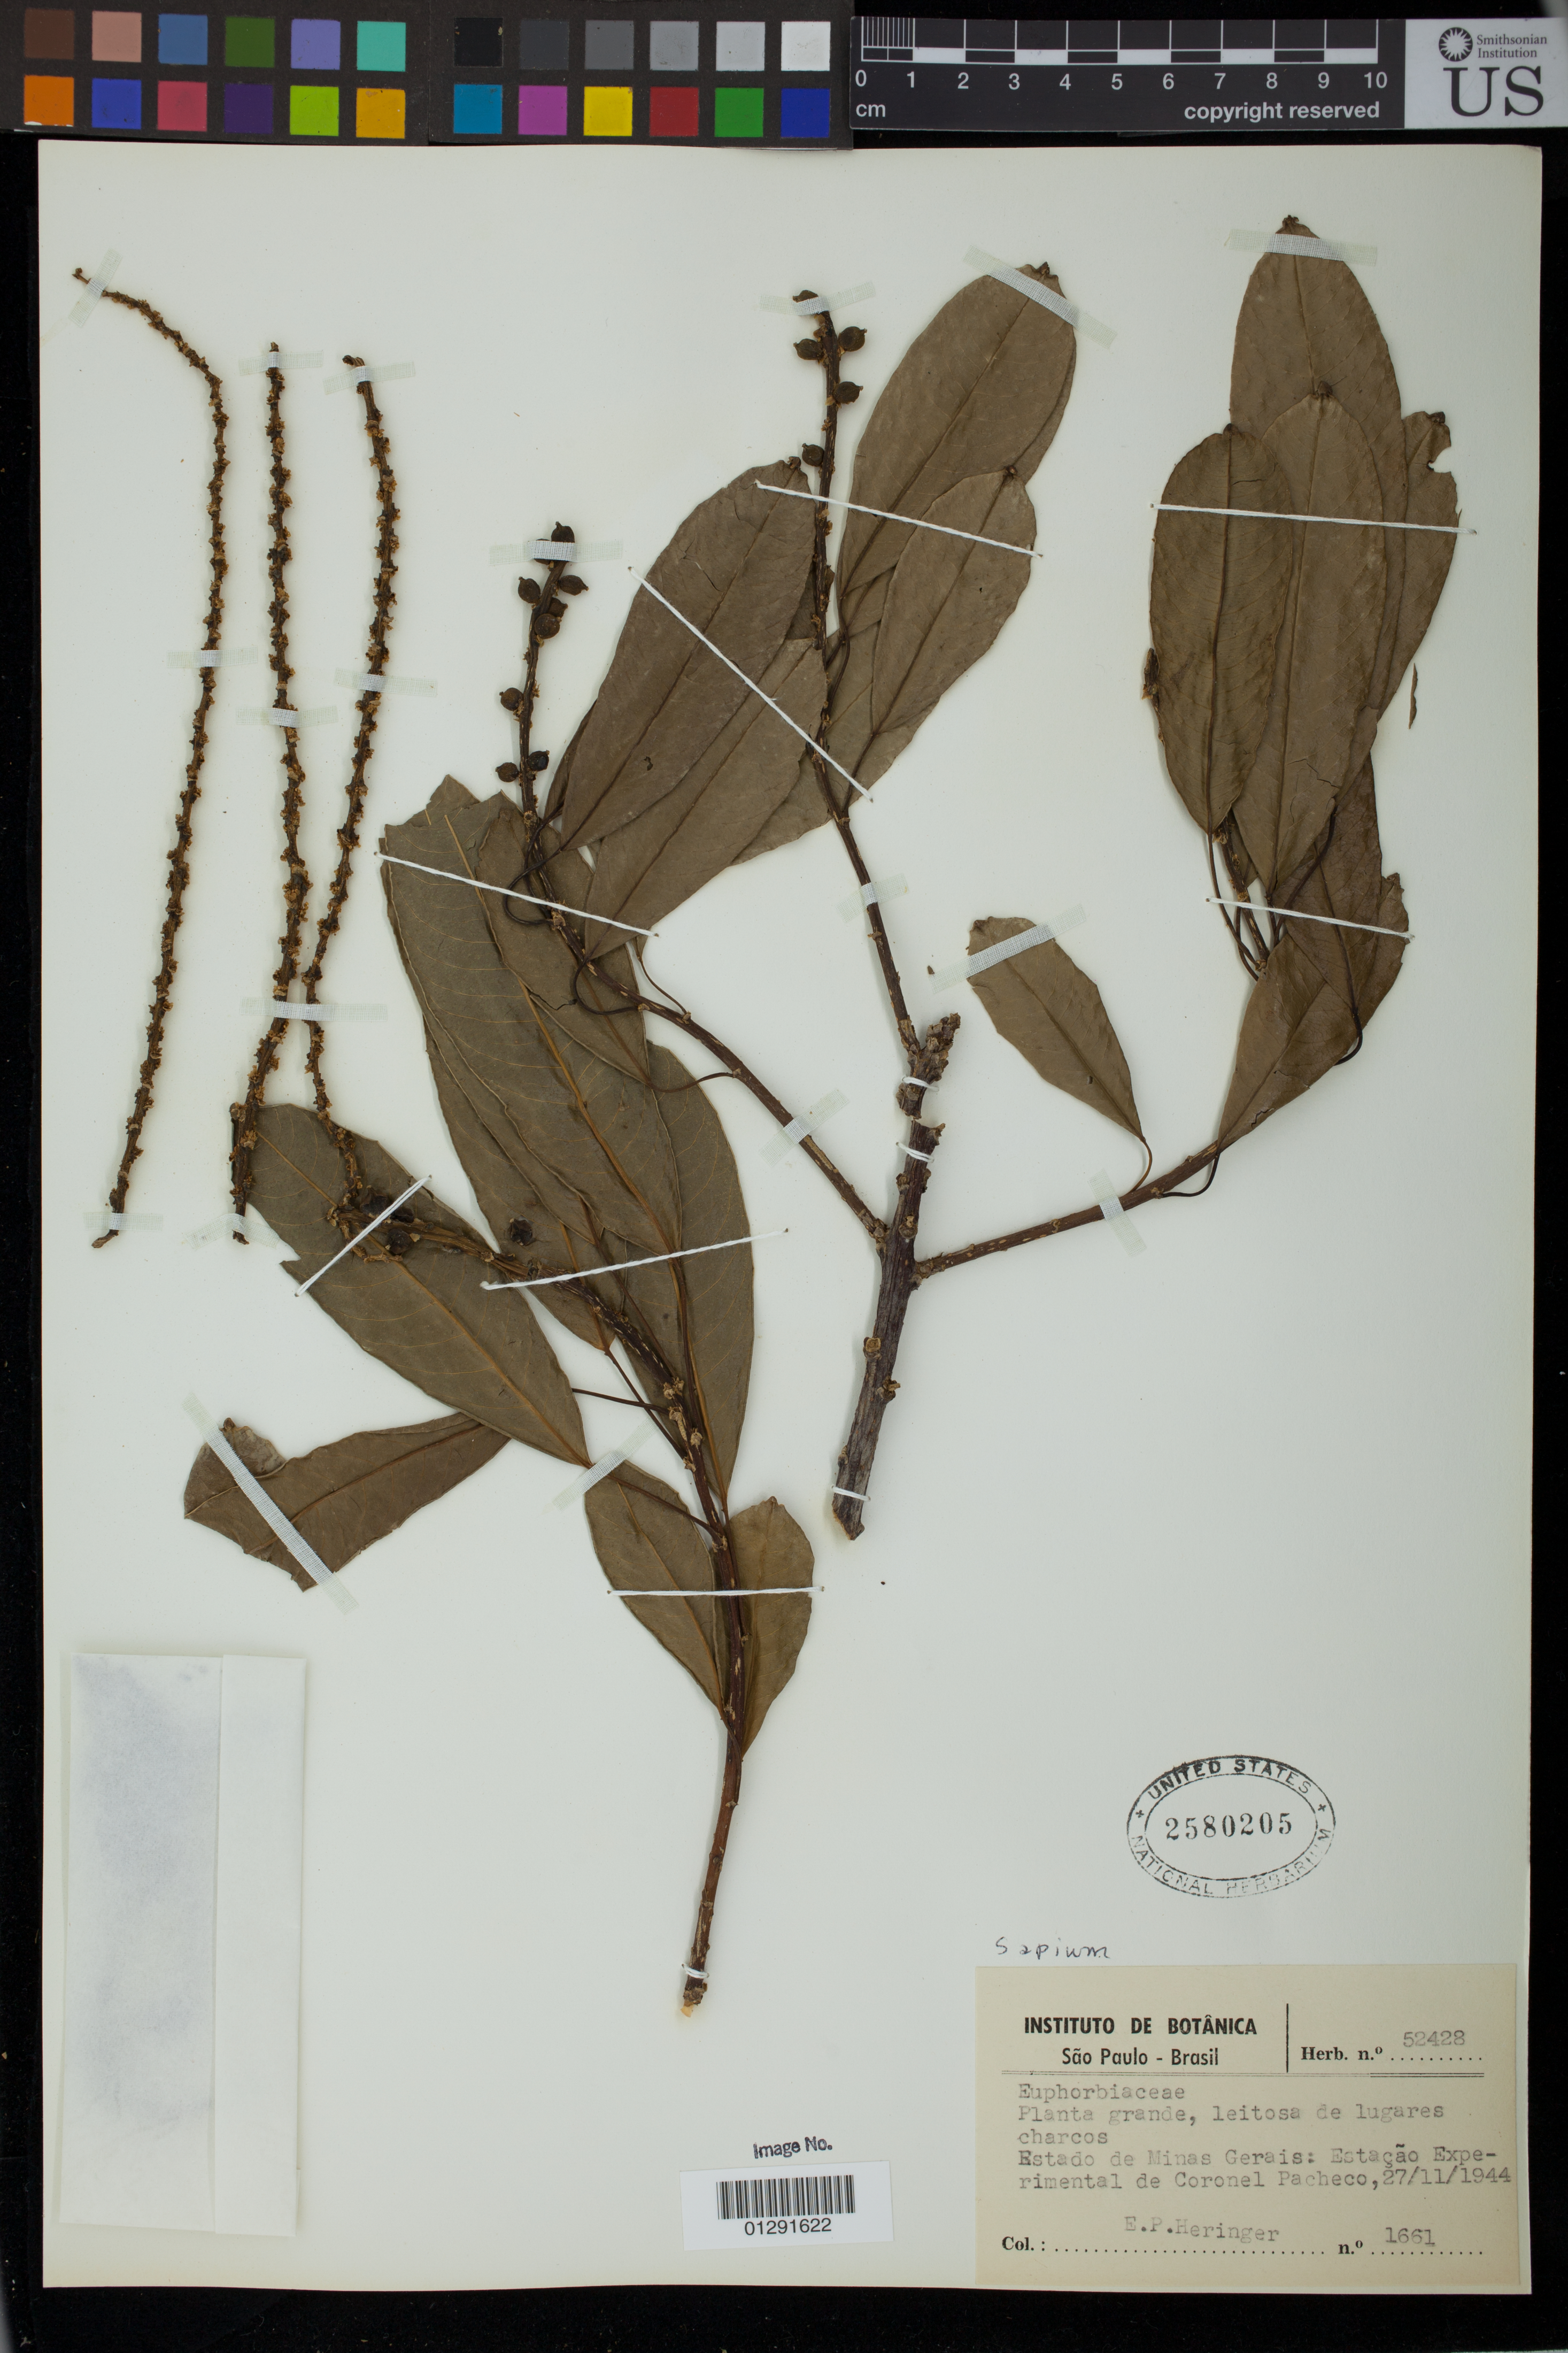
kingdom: Plantae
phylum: Tracheophyta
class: Magnoliopsida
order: Malpighiales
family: Euphorbiaceae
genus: Sapium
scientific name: Sapium sp.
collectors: E. P. Heringer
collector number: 1661 / Herb No. 52428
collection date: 1944-11-27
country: Brazil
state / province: Minas Gerais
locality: Estacao Experimental de Coronel Pacheco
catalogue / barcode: US 2580205